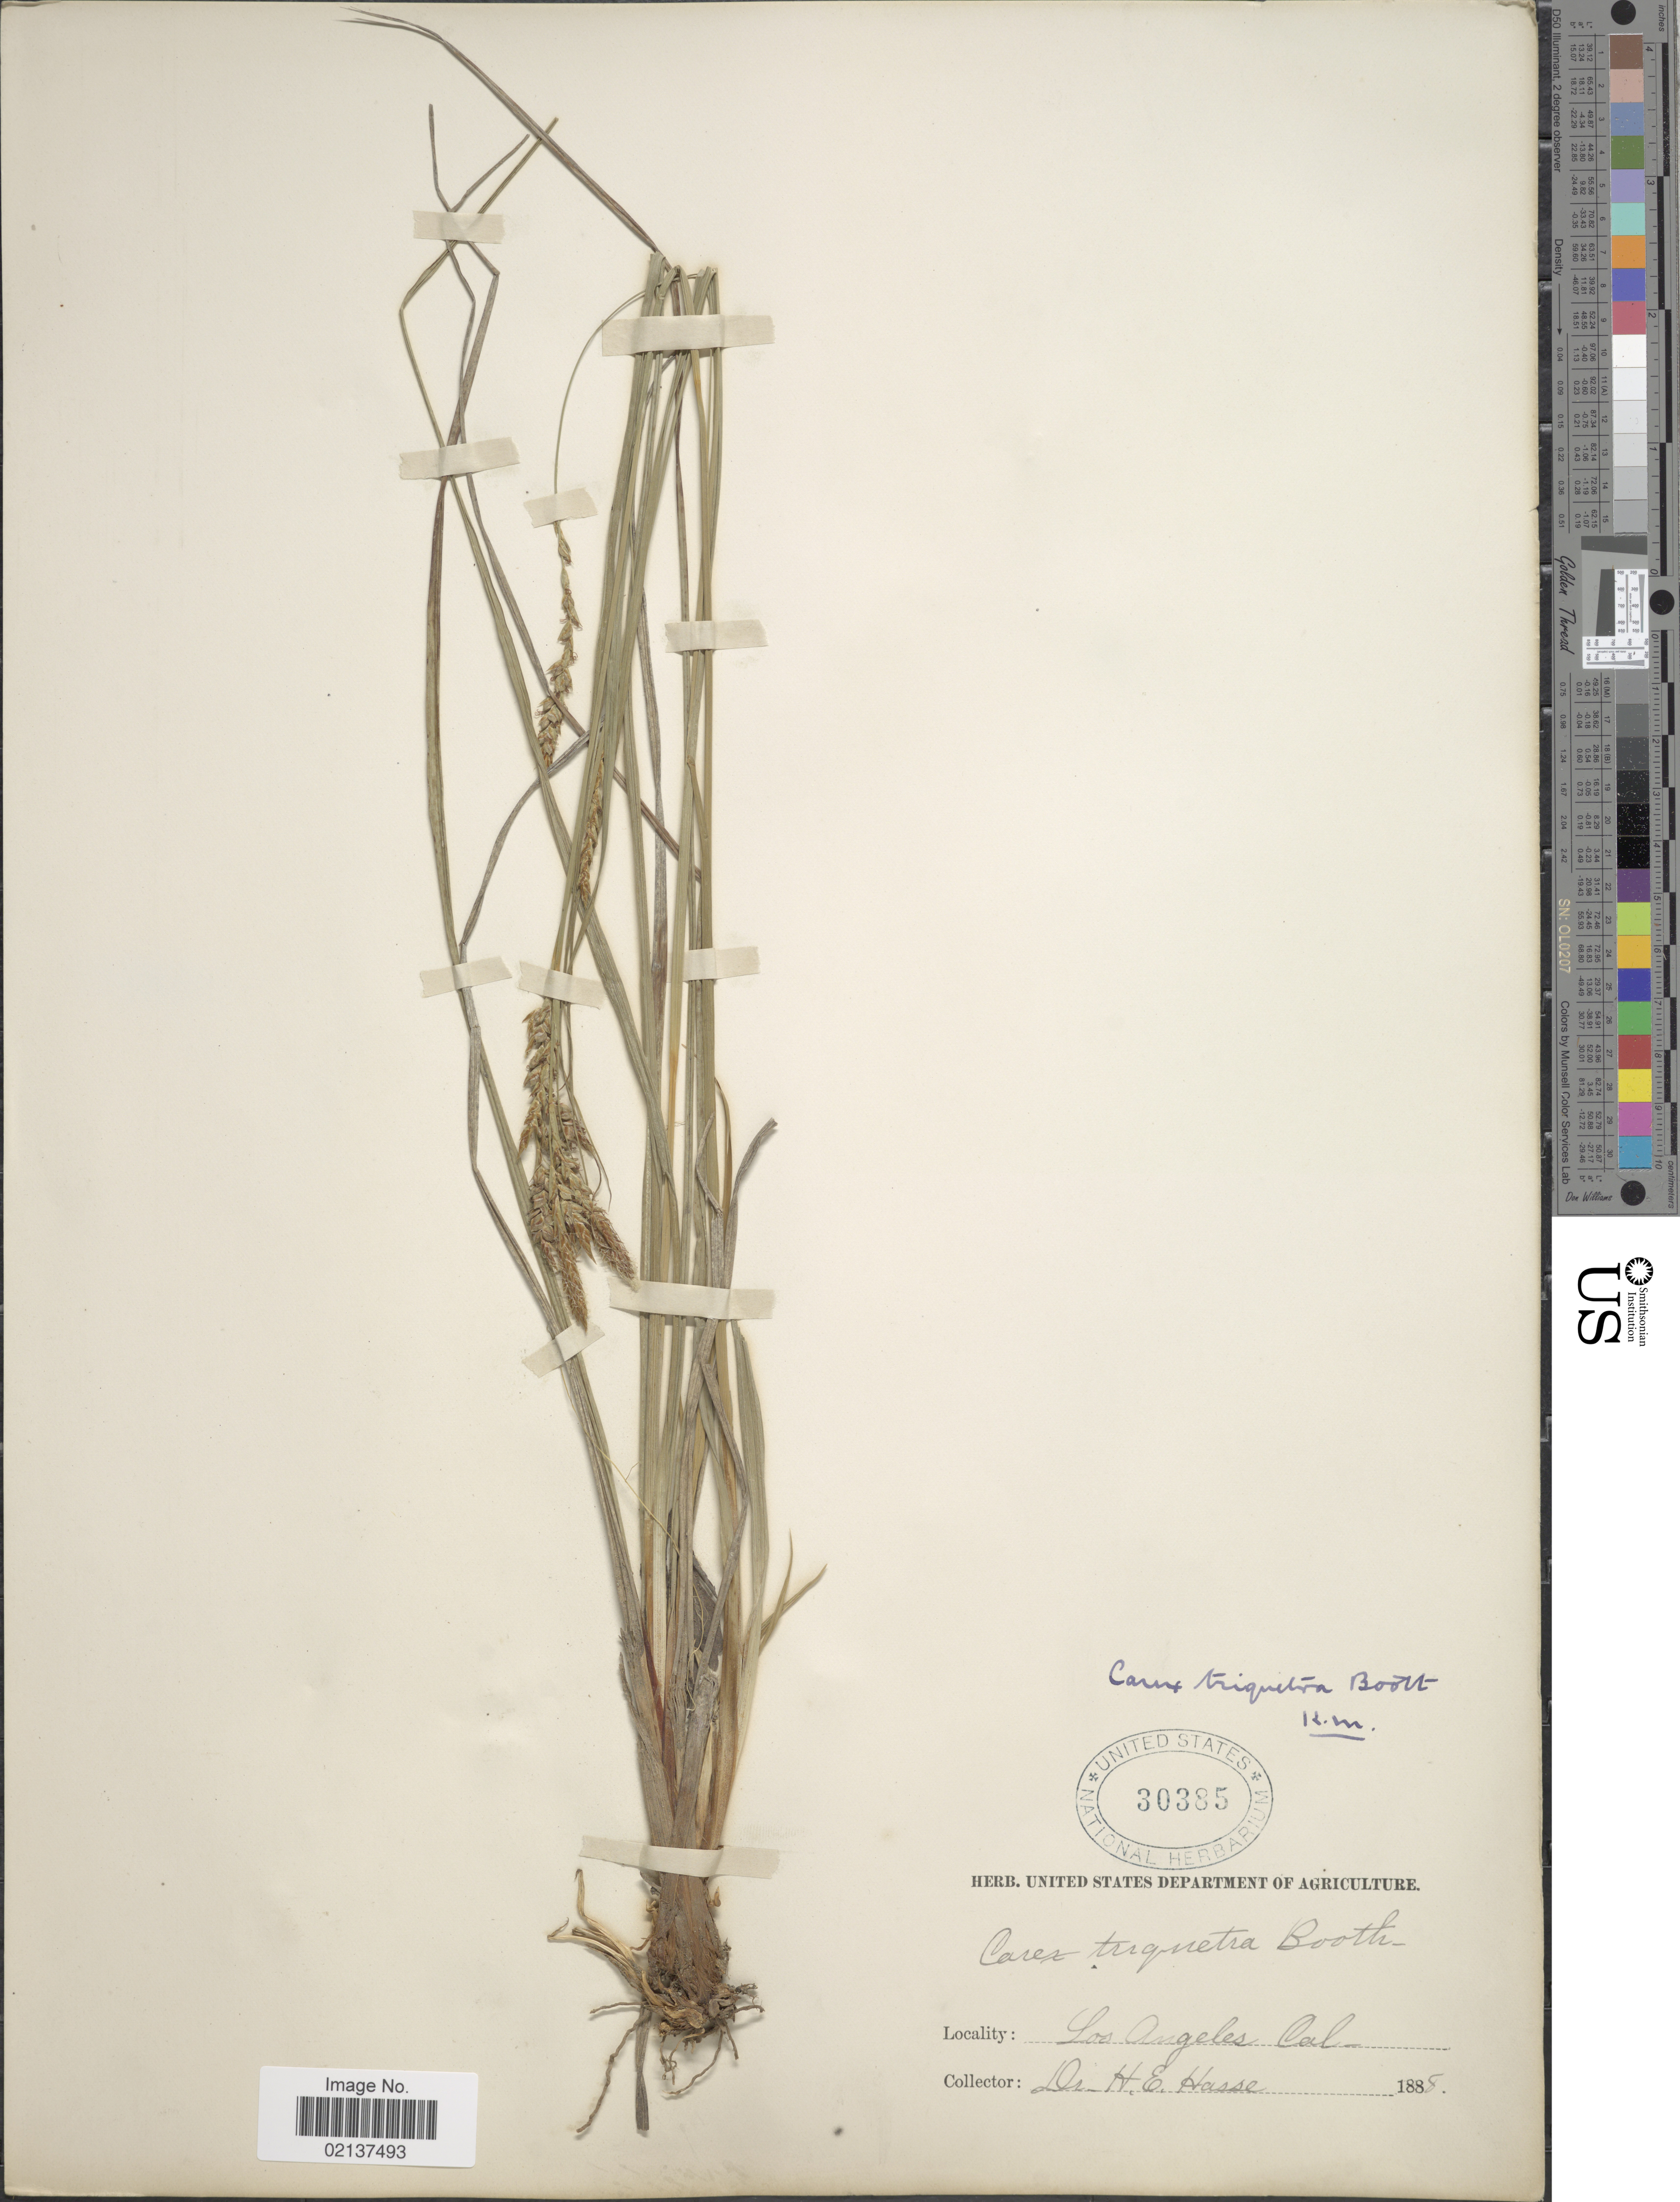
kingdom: Plantae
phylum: Tracheophyta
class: Liliopsida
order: Poales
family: Cyperaceae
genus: Carex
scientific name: Carex triquetra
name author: Boott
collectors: H. E. Hasse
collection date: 1888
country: United States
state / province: California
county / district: Los Angeles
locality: Los Angeles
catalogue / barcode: US 30385